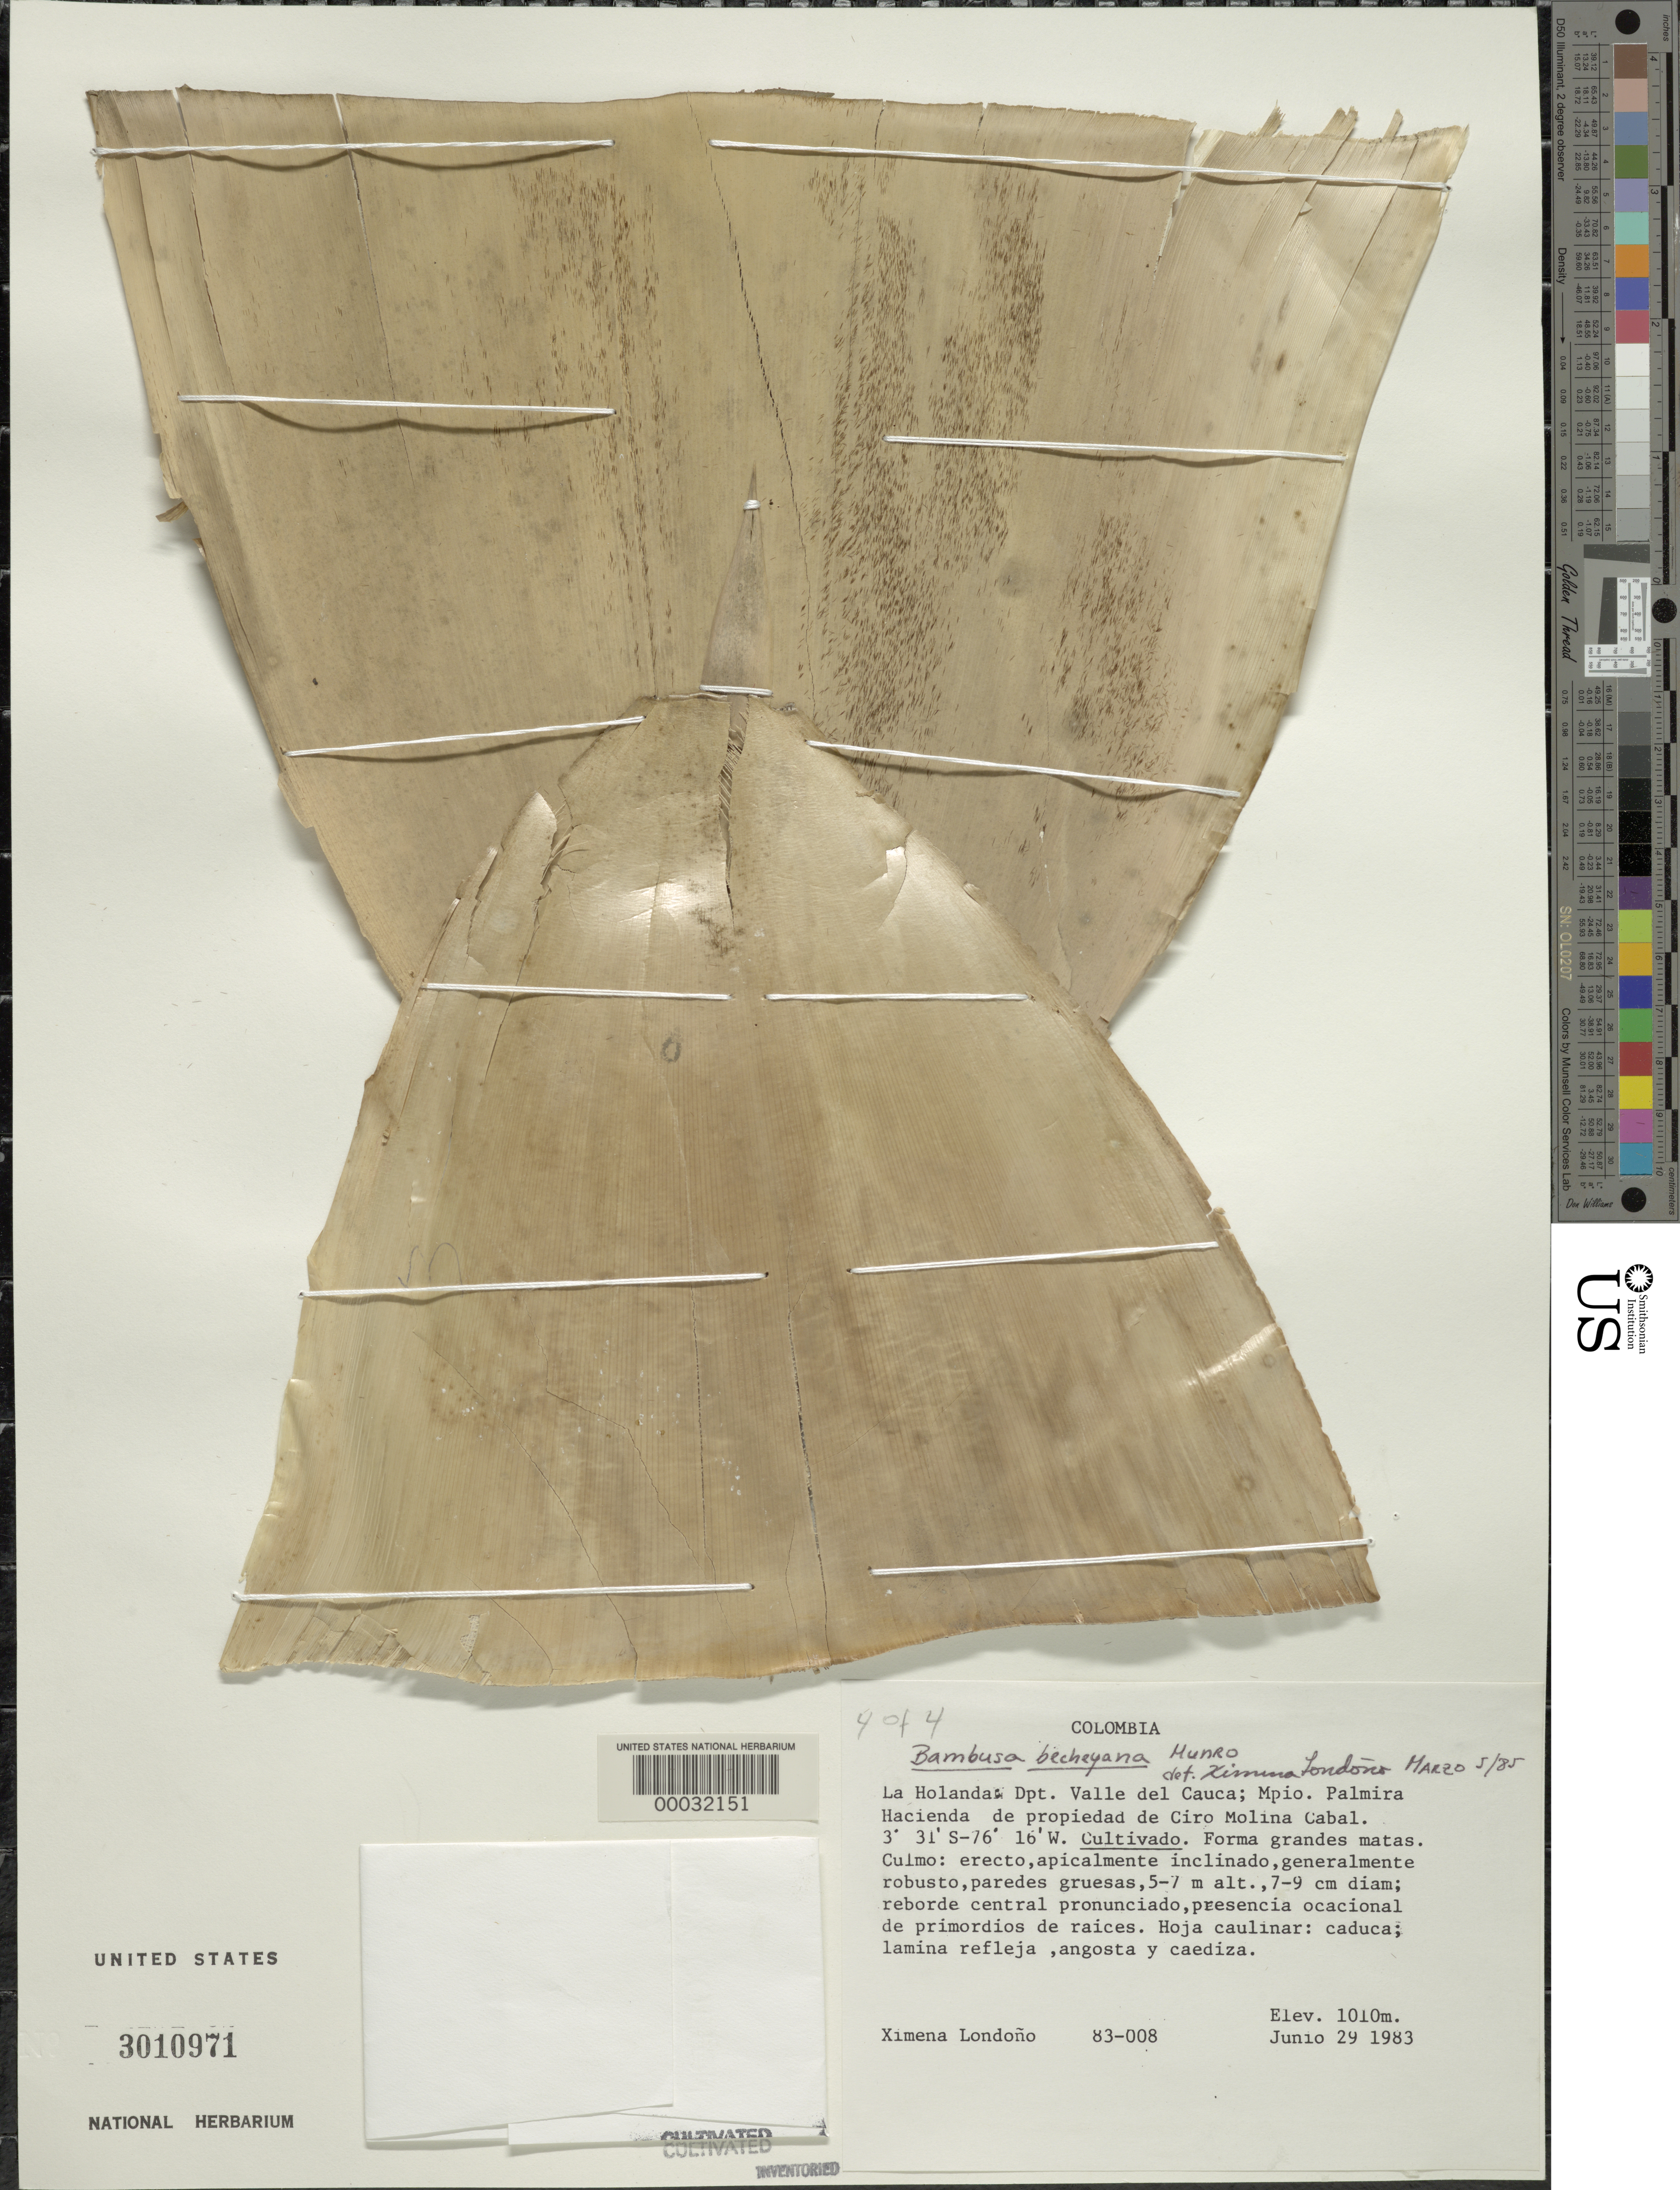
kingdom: Plantae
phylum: Tracheophyta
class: Liliopsida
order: Poales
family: Poaceae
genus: Bambusa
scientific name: Bambusa beecheyana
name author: Munro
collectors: X. Londoño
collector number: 83-008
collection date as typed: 29 Jun 1983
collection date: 1983-06-29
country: Colombia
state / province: Cauca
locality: Ciro Molina cabal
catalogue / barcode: US 3010971